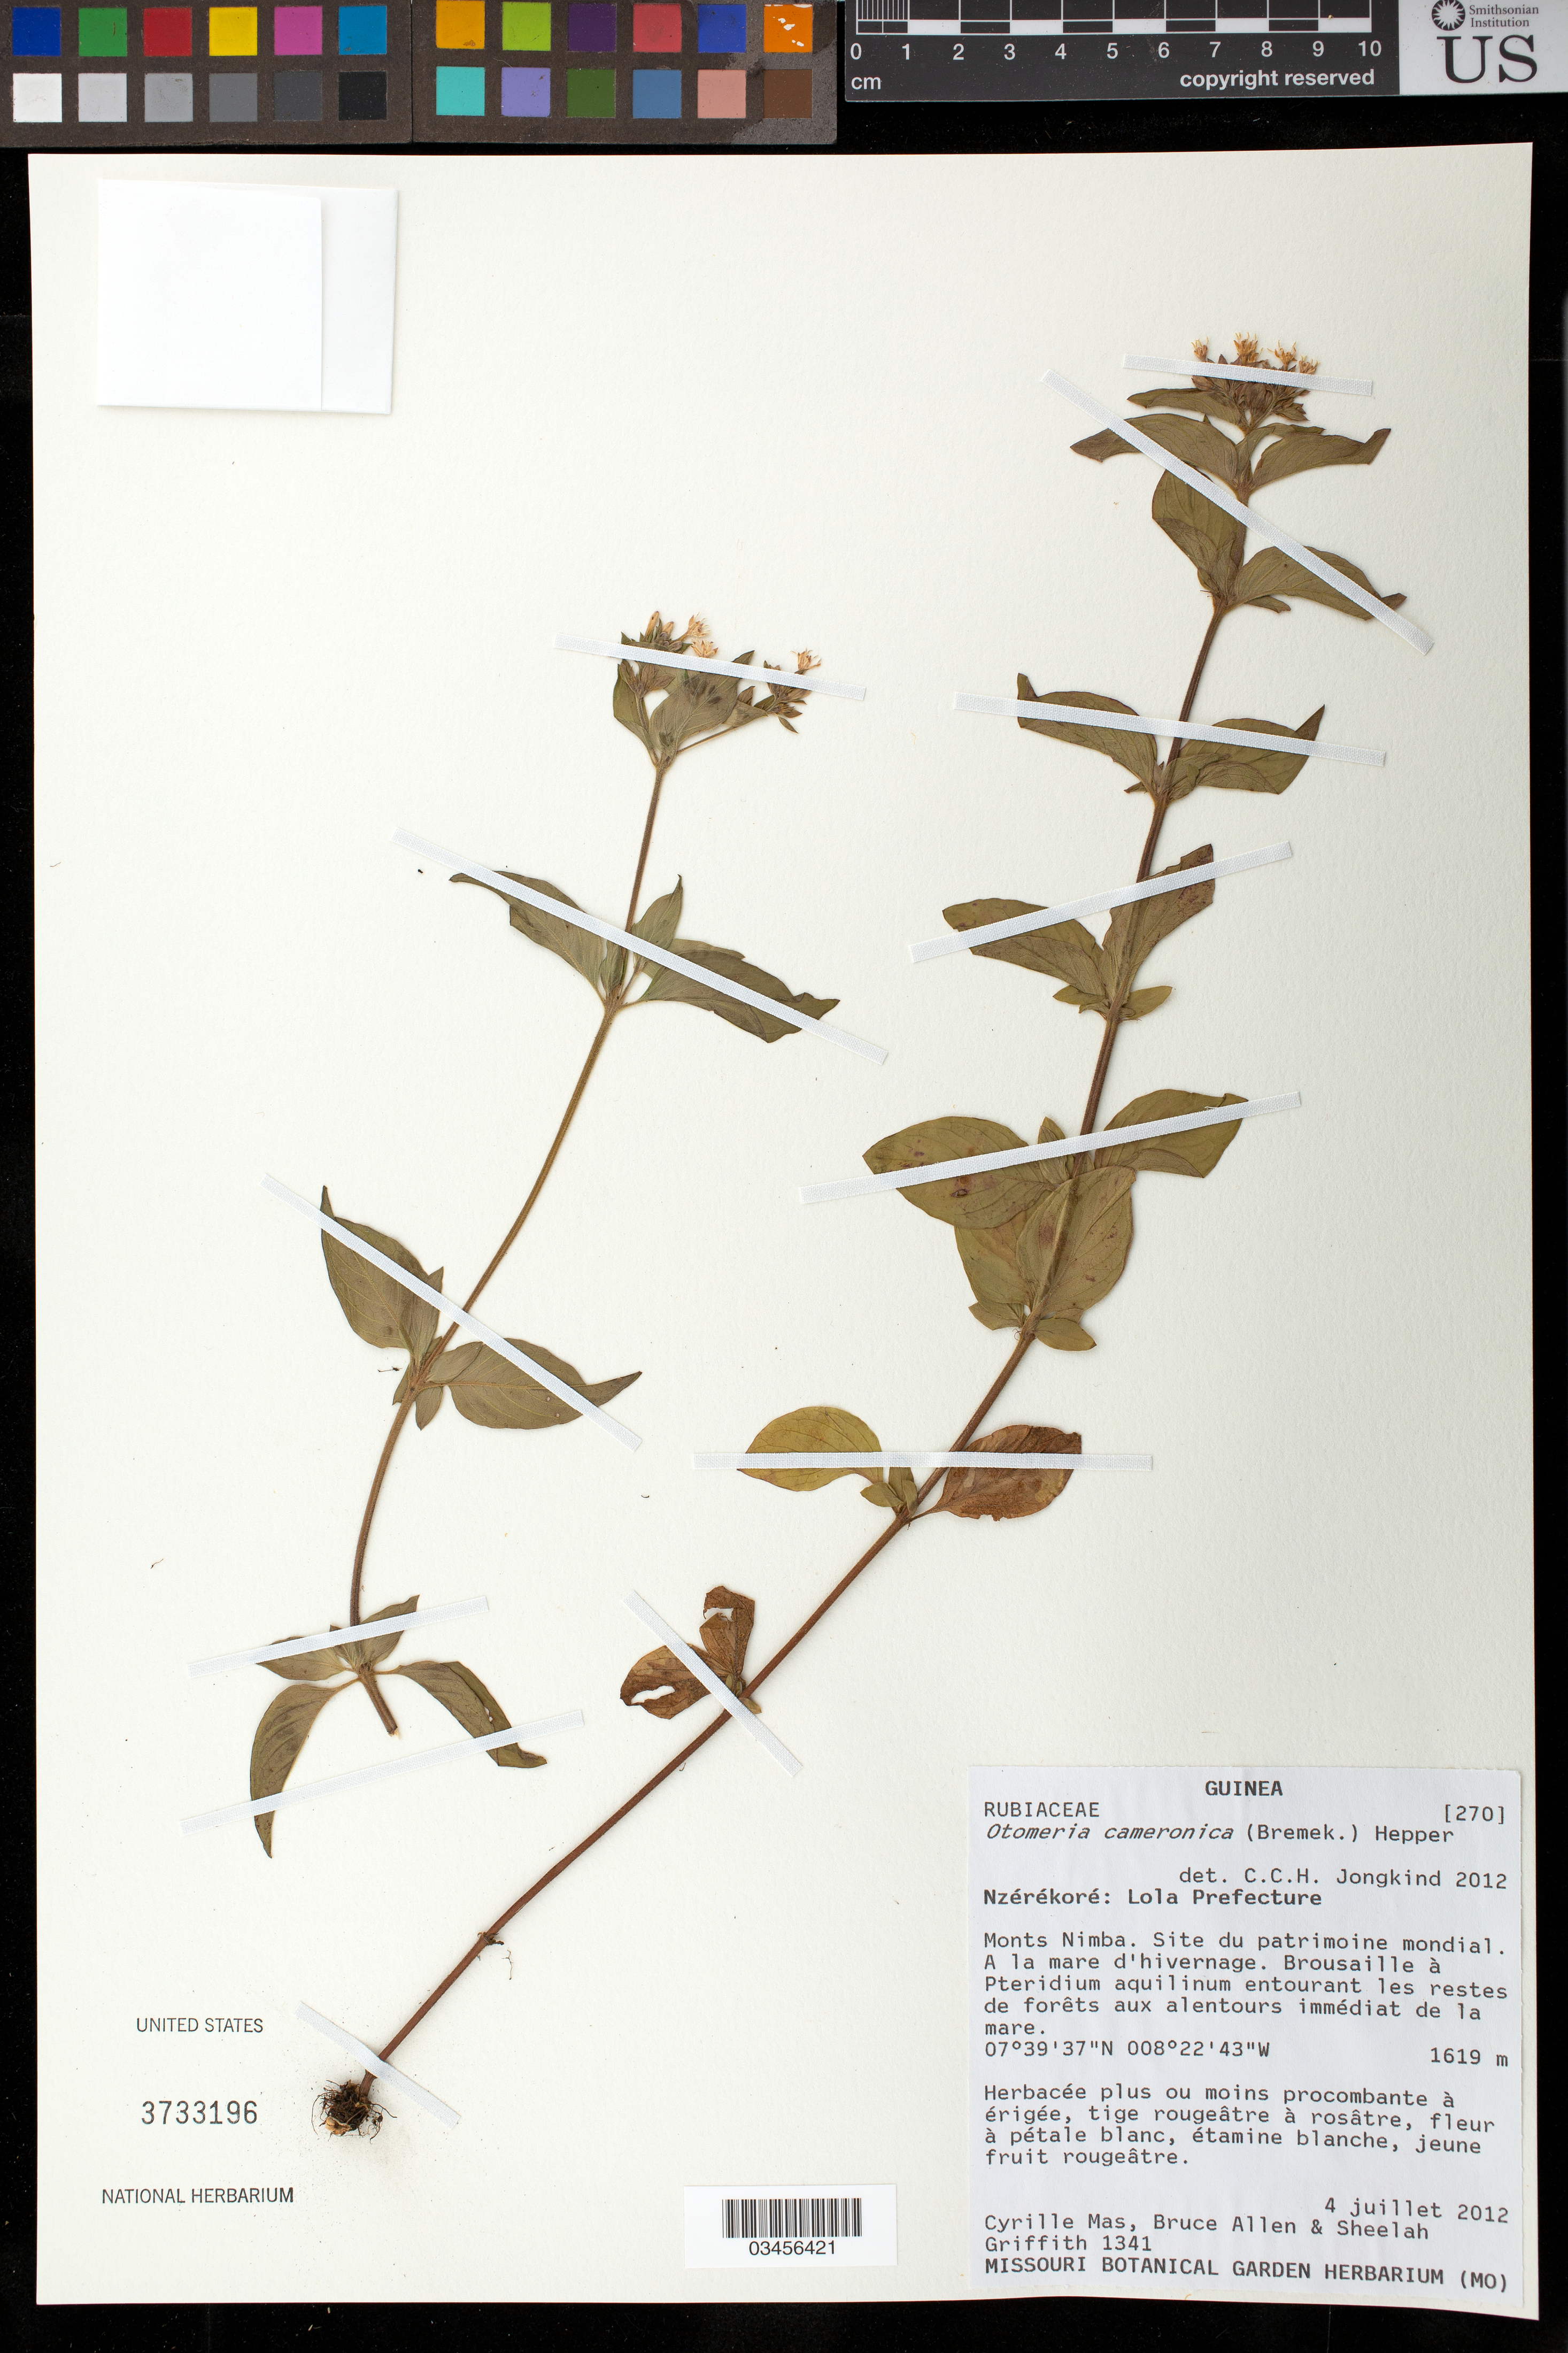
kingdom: Plantae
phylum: Tracheophyta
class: Magnoliopsida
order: Gentianales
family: Rubiaceae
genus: Otomeria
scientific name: Otomeria cameronica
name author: (Bremek.) Hepper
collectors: C. C. Jongkind, D. Bilivogui & C. Mas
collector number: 1341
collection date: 2012-07-01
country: Guinea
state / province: Nzérékoré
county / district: Lola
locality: Nimba mountains. Hills between Mt. de Chenies and main ridge.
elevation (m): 1072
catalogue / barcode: US 3733196